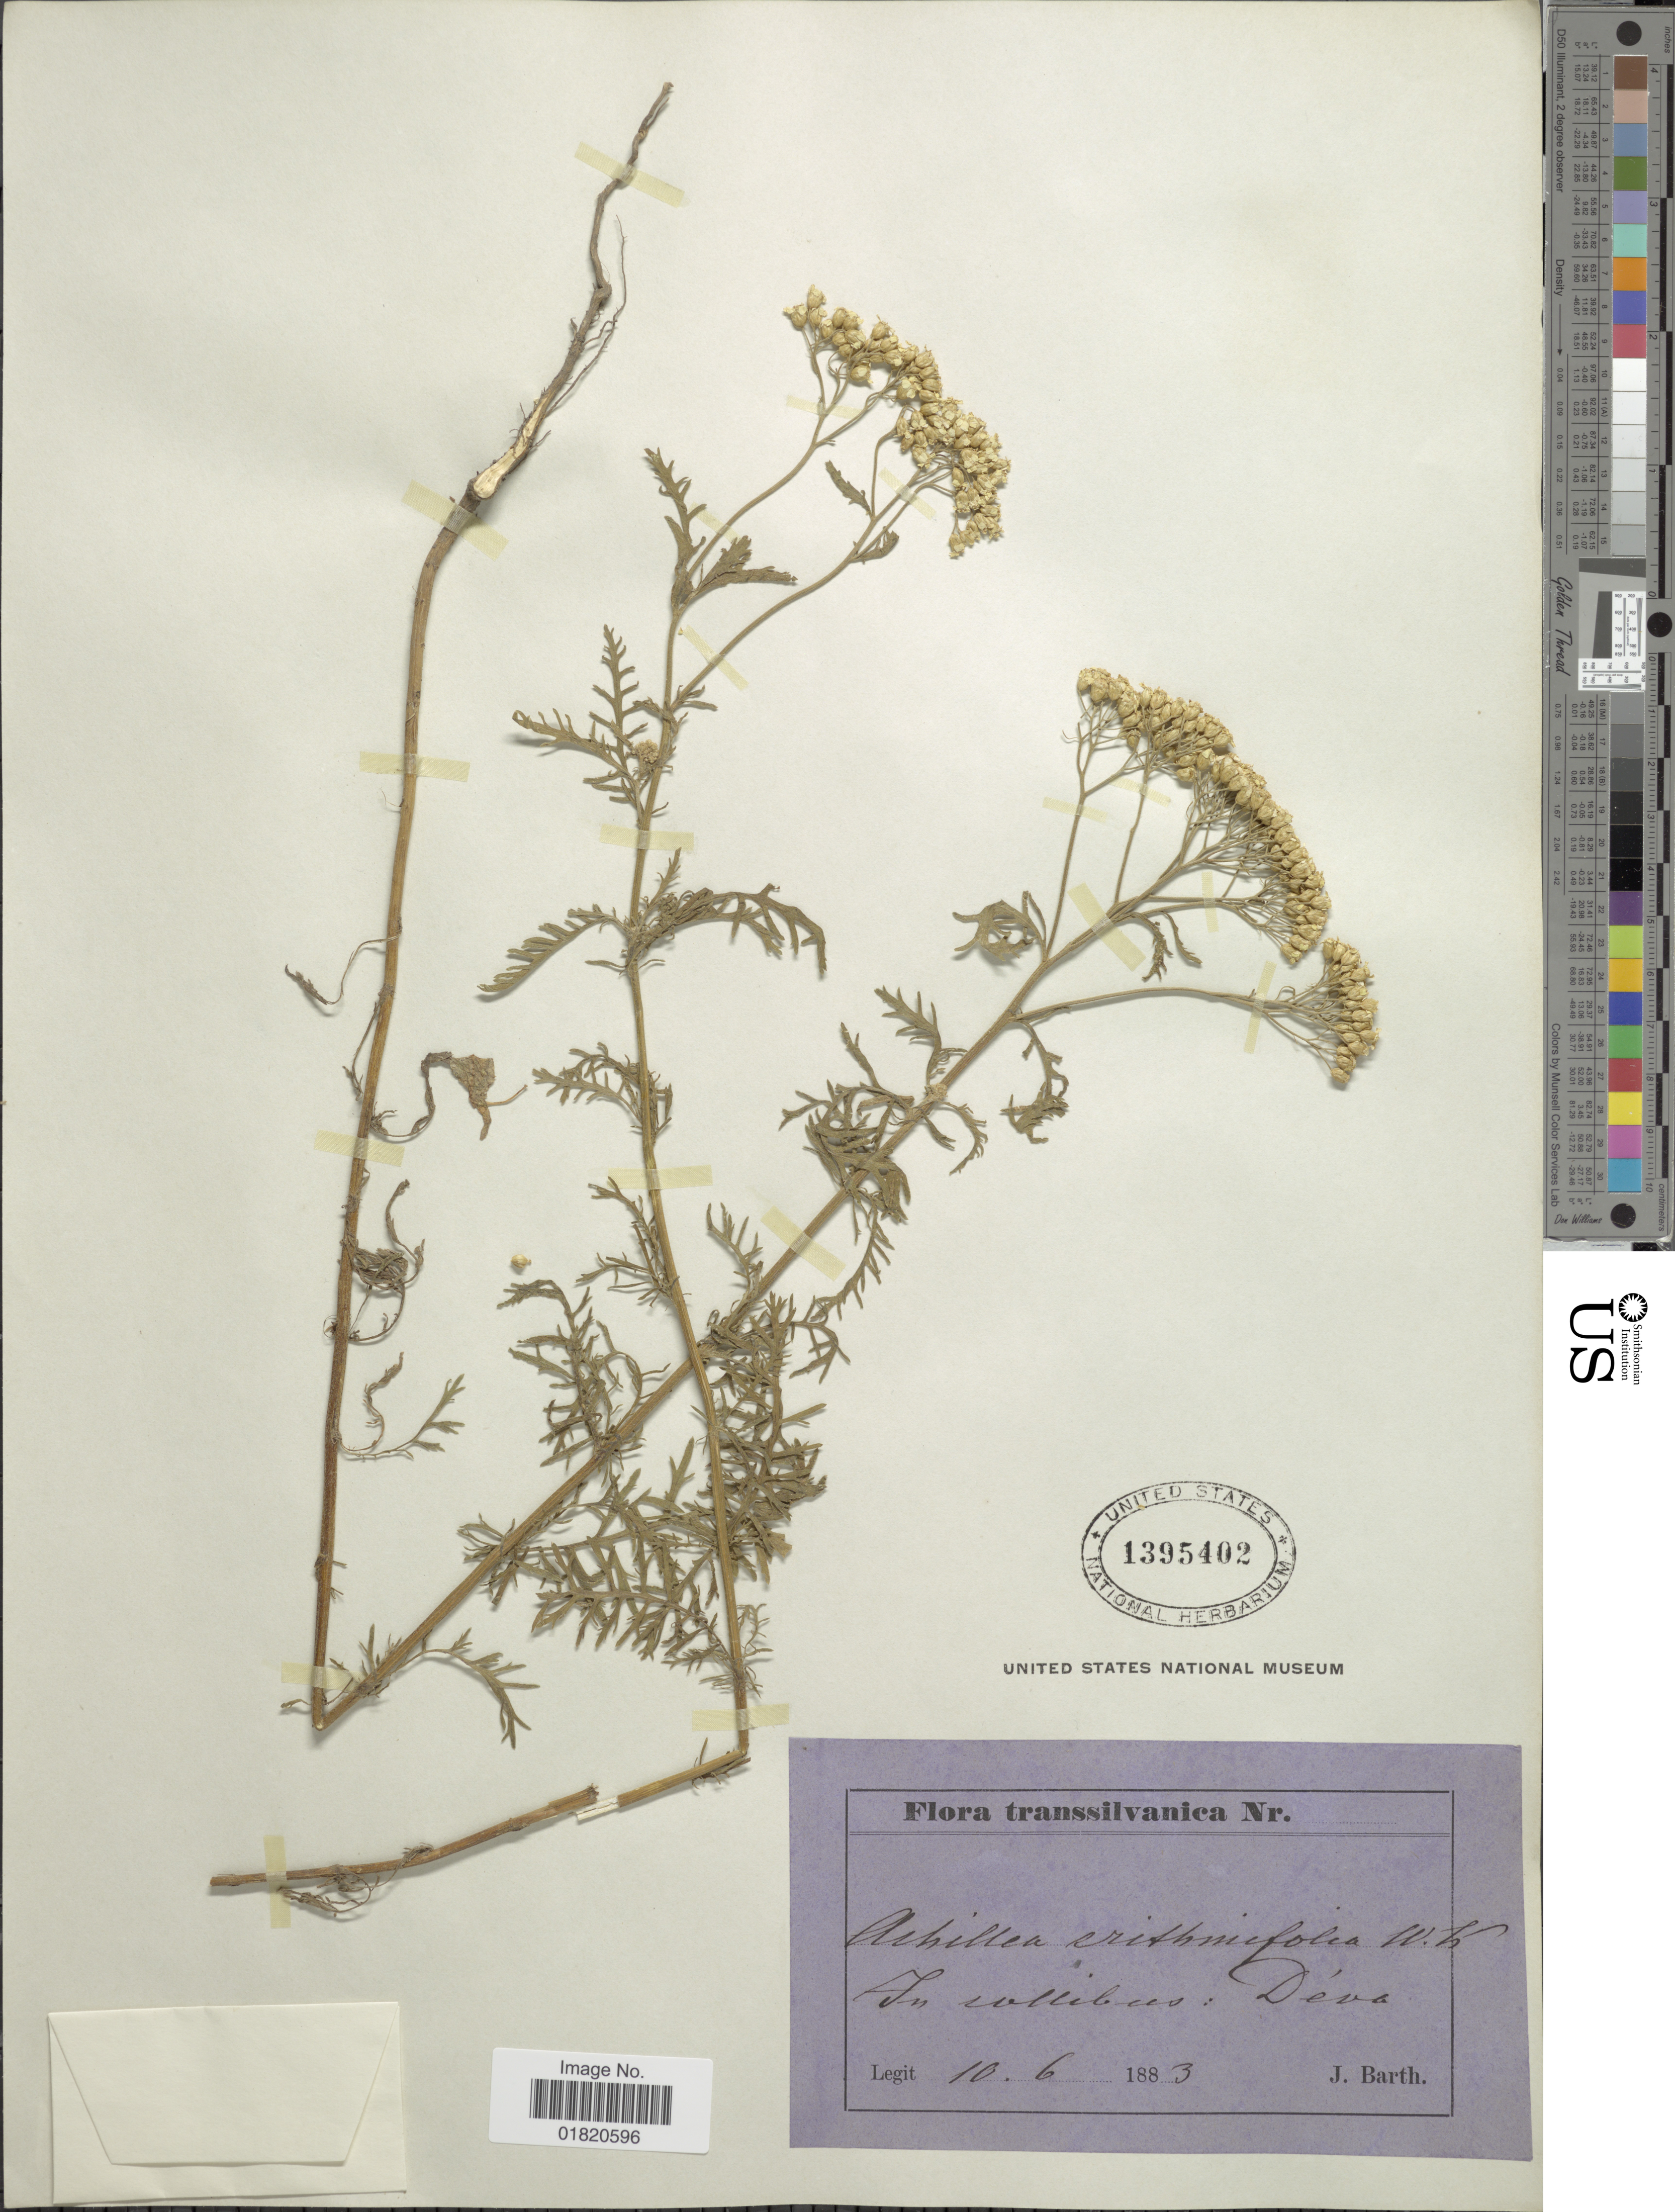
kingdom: Plantae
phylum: Tracheophyta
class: Magnoliopsida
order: Asterales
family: Asteraceae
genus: Achillea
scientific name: Achillea crithmifolia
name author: Waldst. & Kit.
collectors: J. Barth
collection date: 1883-06-10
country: Romania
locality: Transsilvanica. In collibus: Déva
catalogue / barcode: US 1395402